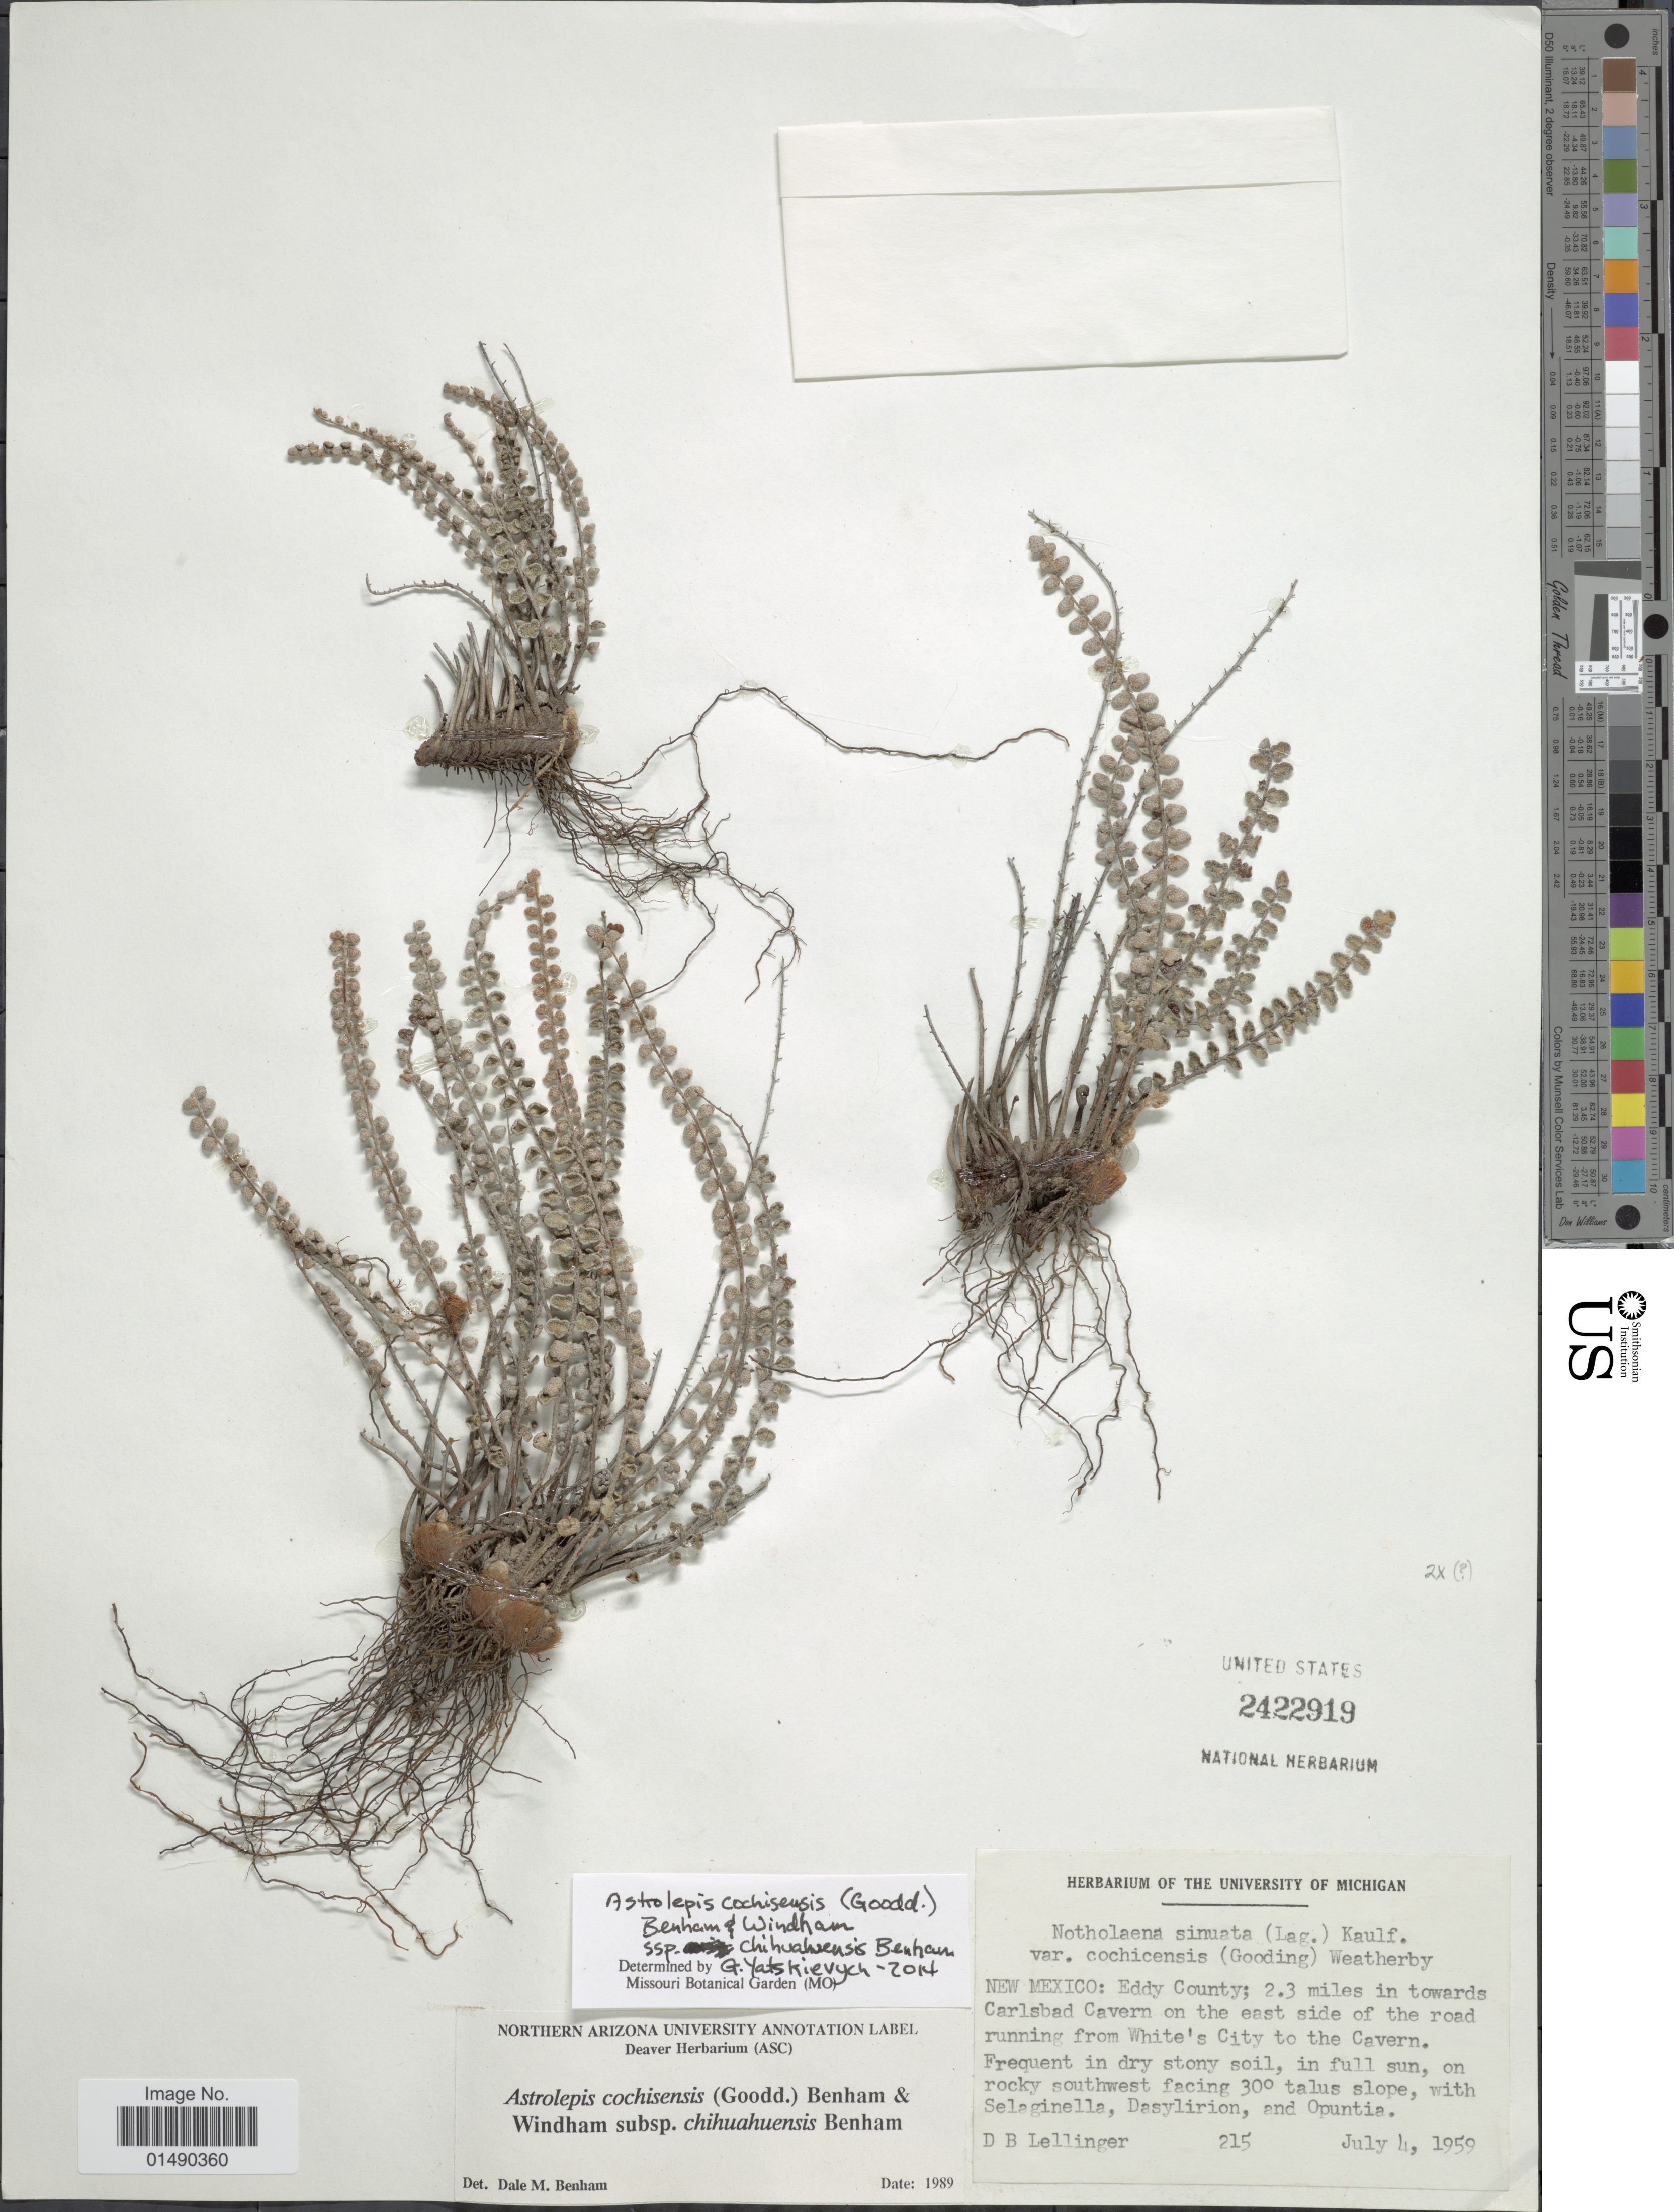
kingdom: Plantae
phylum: Tracheophyta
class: Polypodiopsida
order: Polypodiales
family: Pteridaceae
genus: Astrolepis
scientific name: Astrolepis cochisensis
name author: (C.O. Goodd.) D.M. Benham & Windham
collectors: D. B. Lellinger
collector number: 215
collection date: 1959-07-04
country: United States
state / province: New Mexico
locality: New Mexico, Eddy County'2-3 miles in towards Carlsbad Cavern on the east side of the road running from White's City to the Cavern.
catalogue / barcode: US 2422919